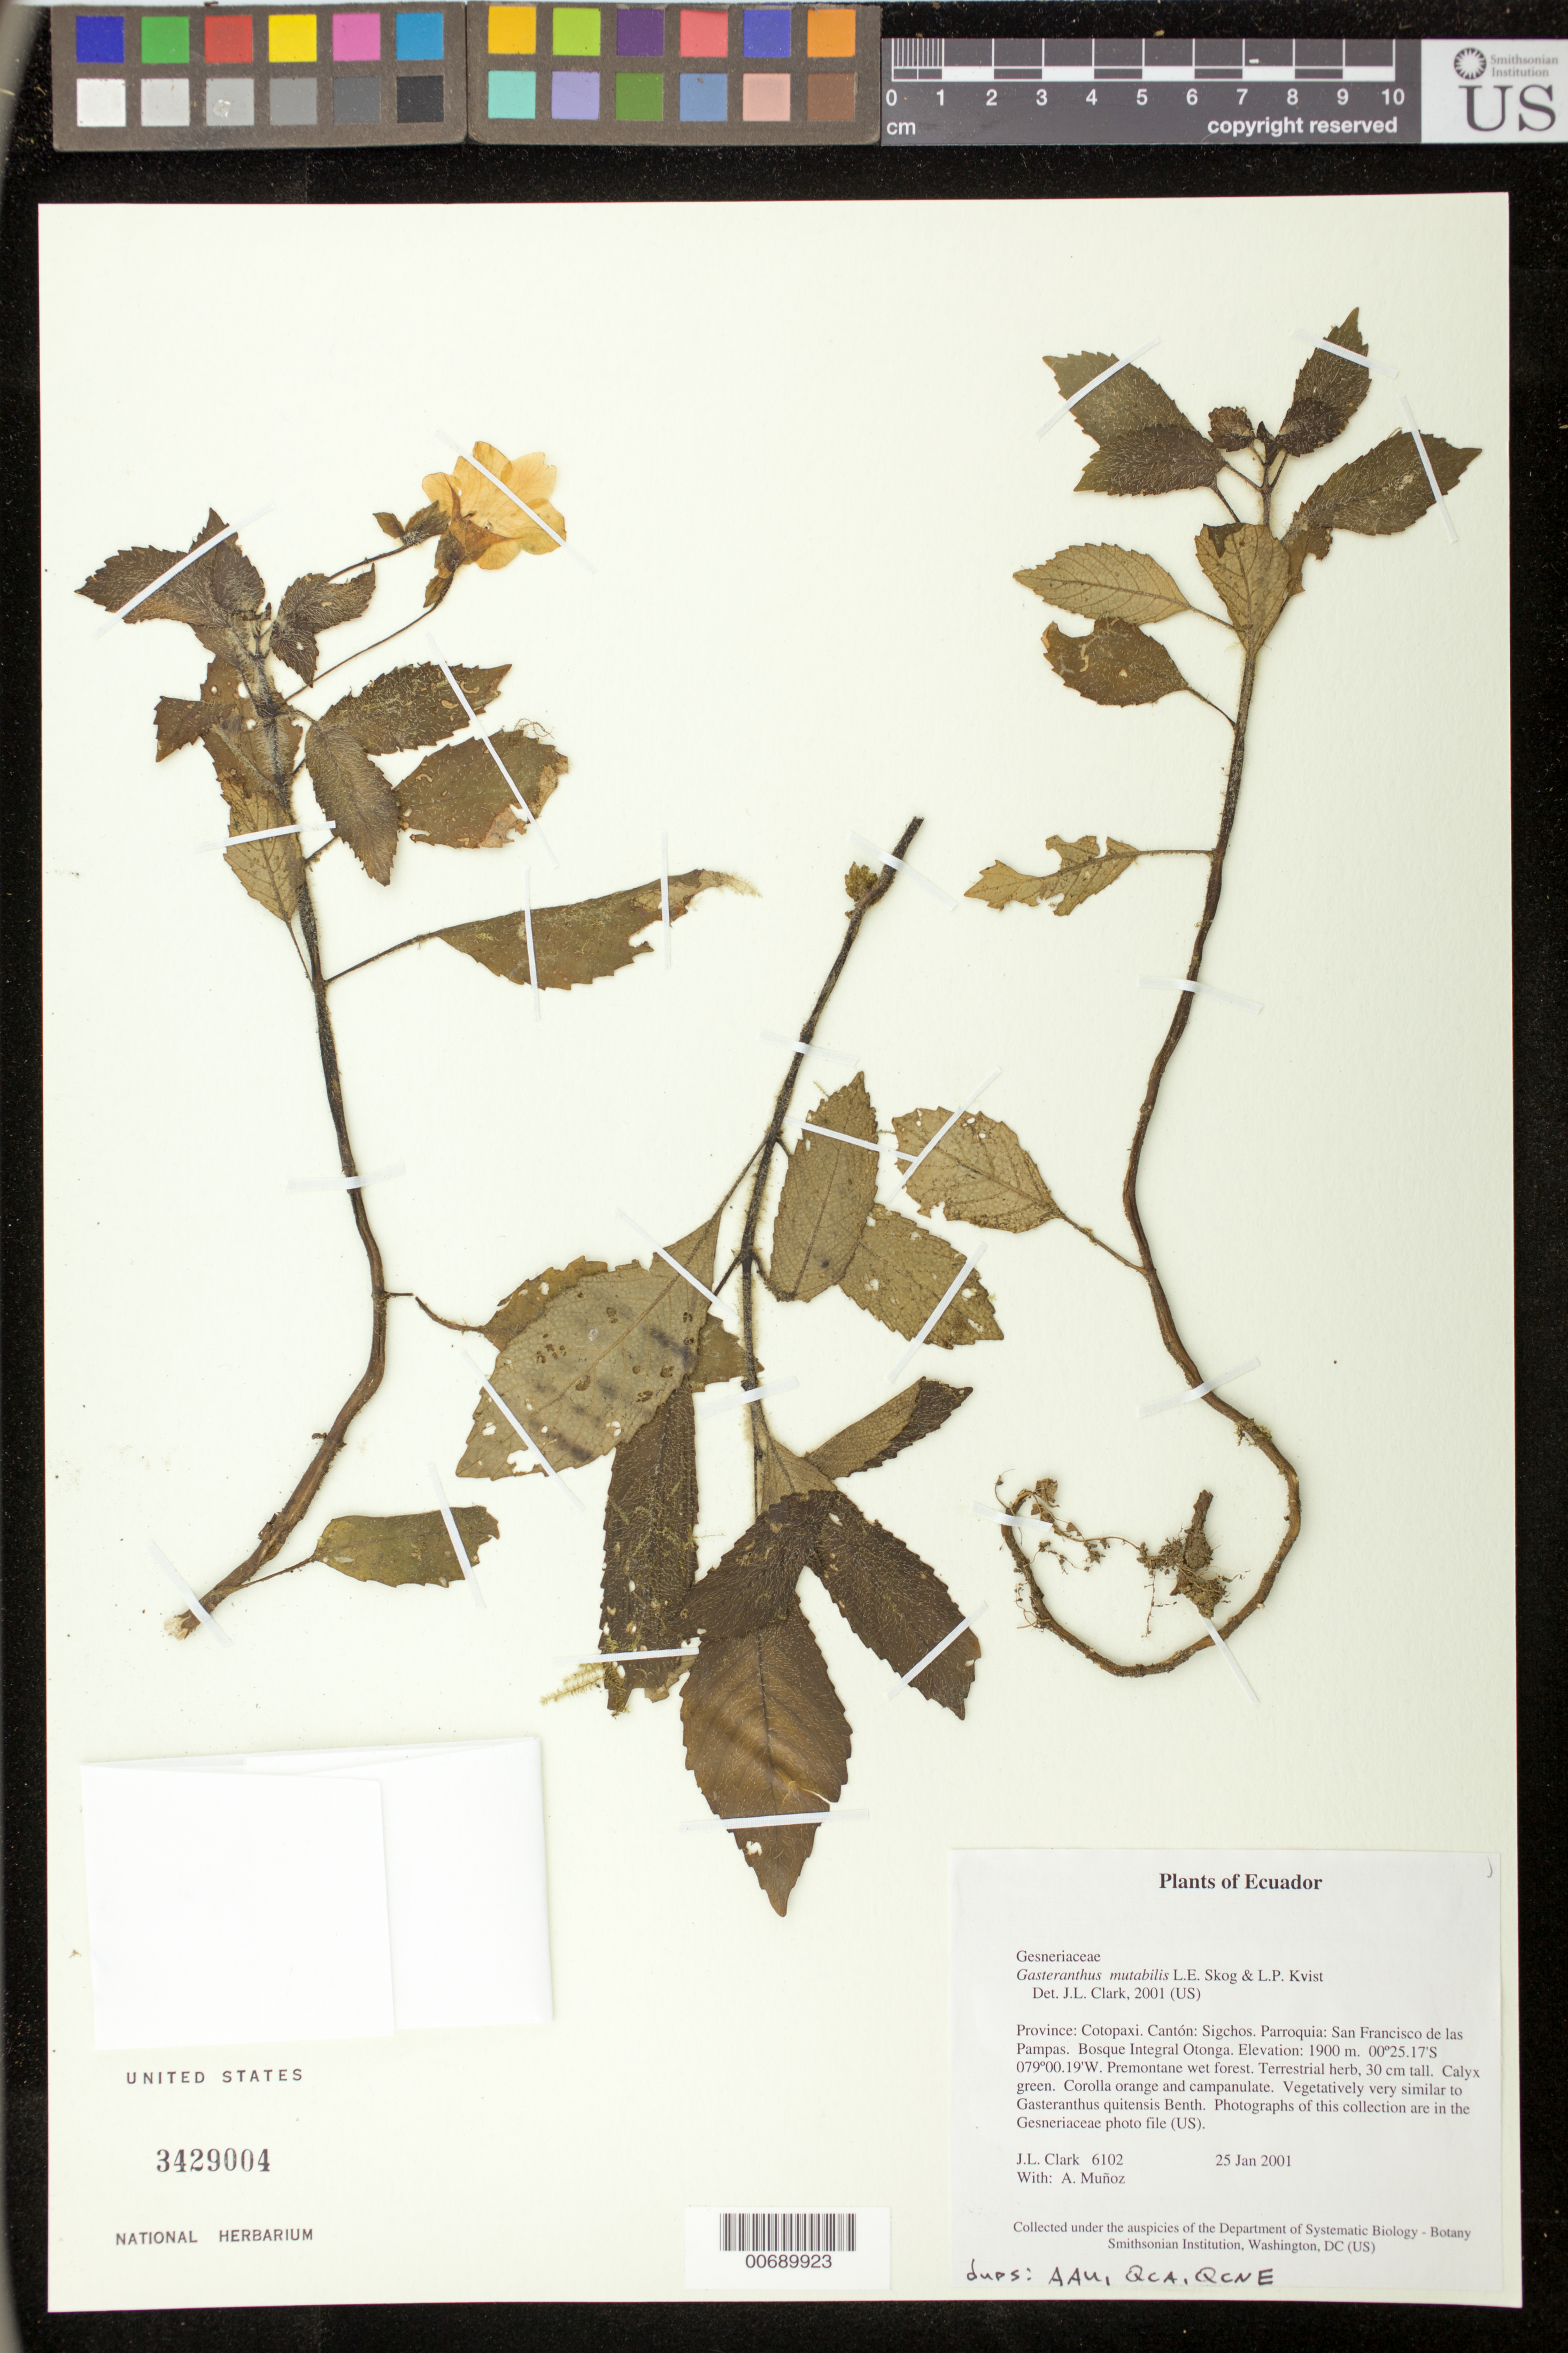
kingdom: Plantae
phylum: Tracheophyta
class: Magnoliopsida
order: Lamiales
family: Gesneriaceae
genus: Gasteranthus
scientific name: Gasteranthus mutabilis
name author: L.E. Skog & L.P. Kvist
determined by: Clark, J. L., (SEL), The Marie Selby Botanical Garden (UNITED STATES)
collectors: J. L. Clark & A. Muñoz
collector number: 6102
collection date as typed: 25 Jan 2001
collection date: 2001-01-25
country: Ecuador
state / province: Cotopaxi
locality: Cantón: Sigchos. Parroquia: San Francisco de las Pampas. Bosque Integral Otonga.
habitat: Premontane wet forest.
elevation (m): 1900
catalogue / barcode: US 3429004